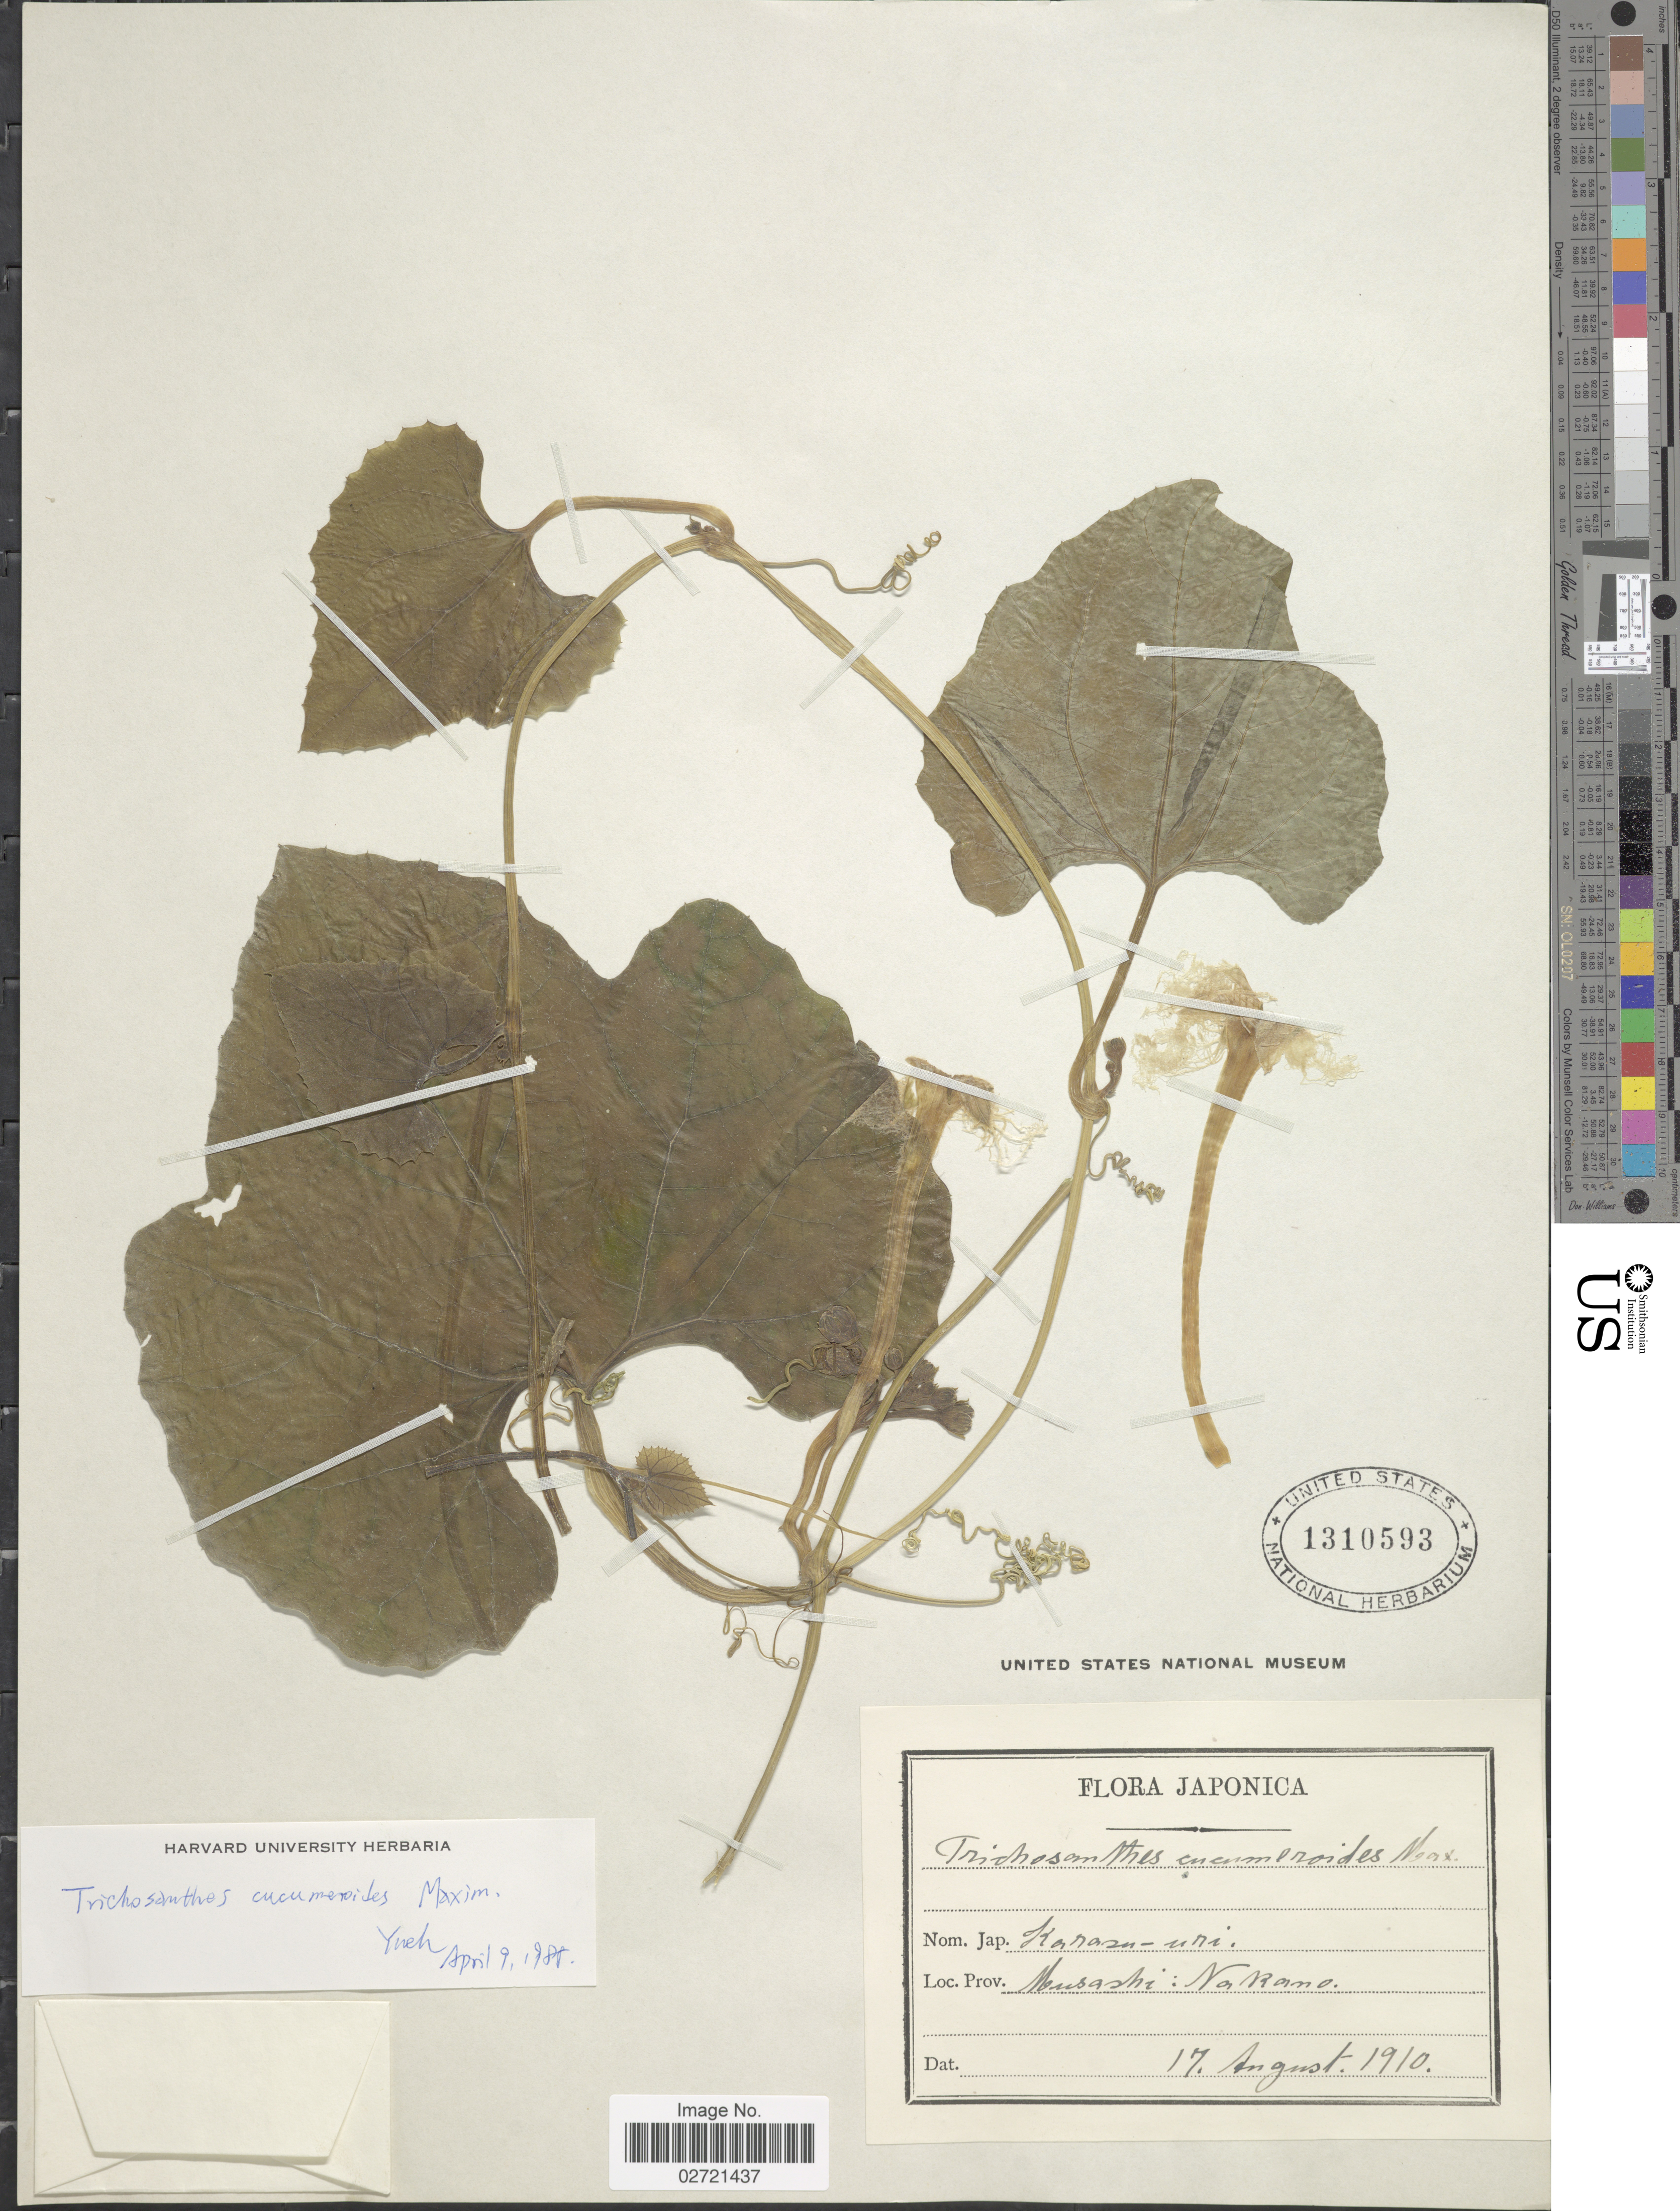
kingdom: Plantae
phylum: Tracheophyta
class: Magnoliopsida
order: Cucurbitales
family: Cucurbitaceae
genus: Trichosanthes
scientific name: Trichosanthes cucumeroides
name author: (Ser.) Maxim. ex Franch. & Sav.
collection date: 1910-08-17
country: Japan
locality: Japonica, Musashi: Nakano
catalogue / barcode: US 1310593